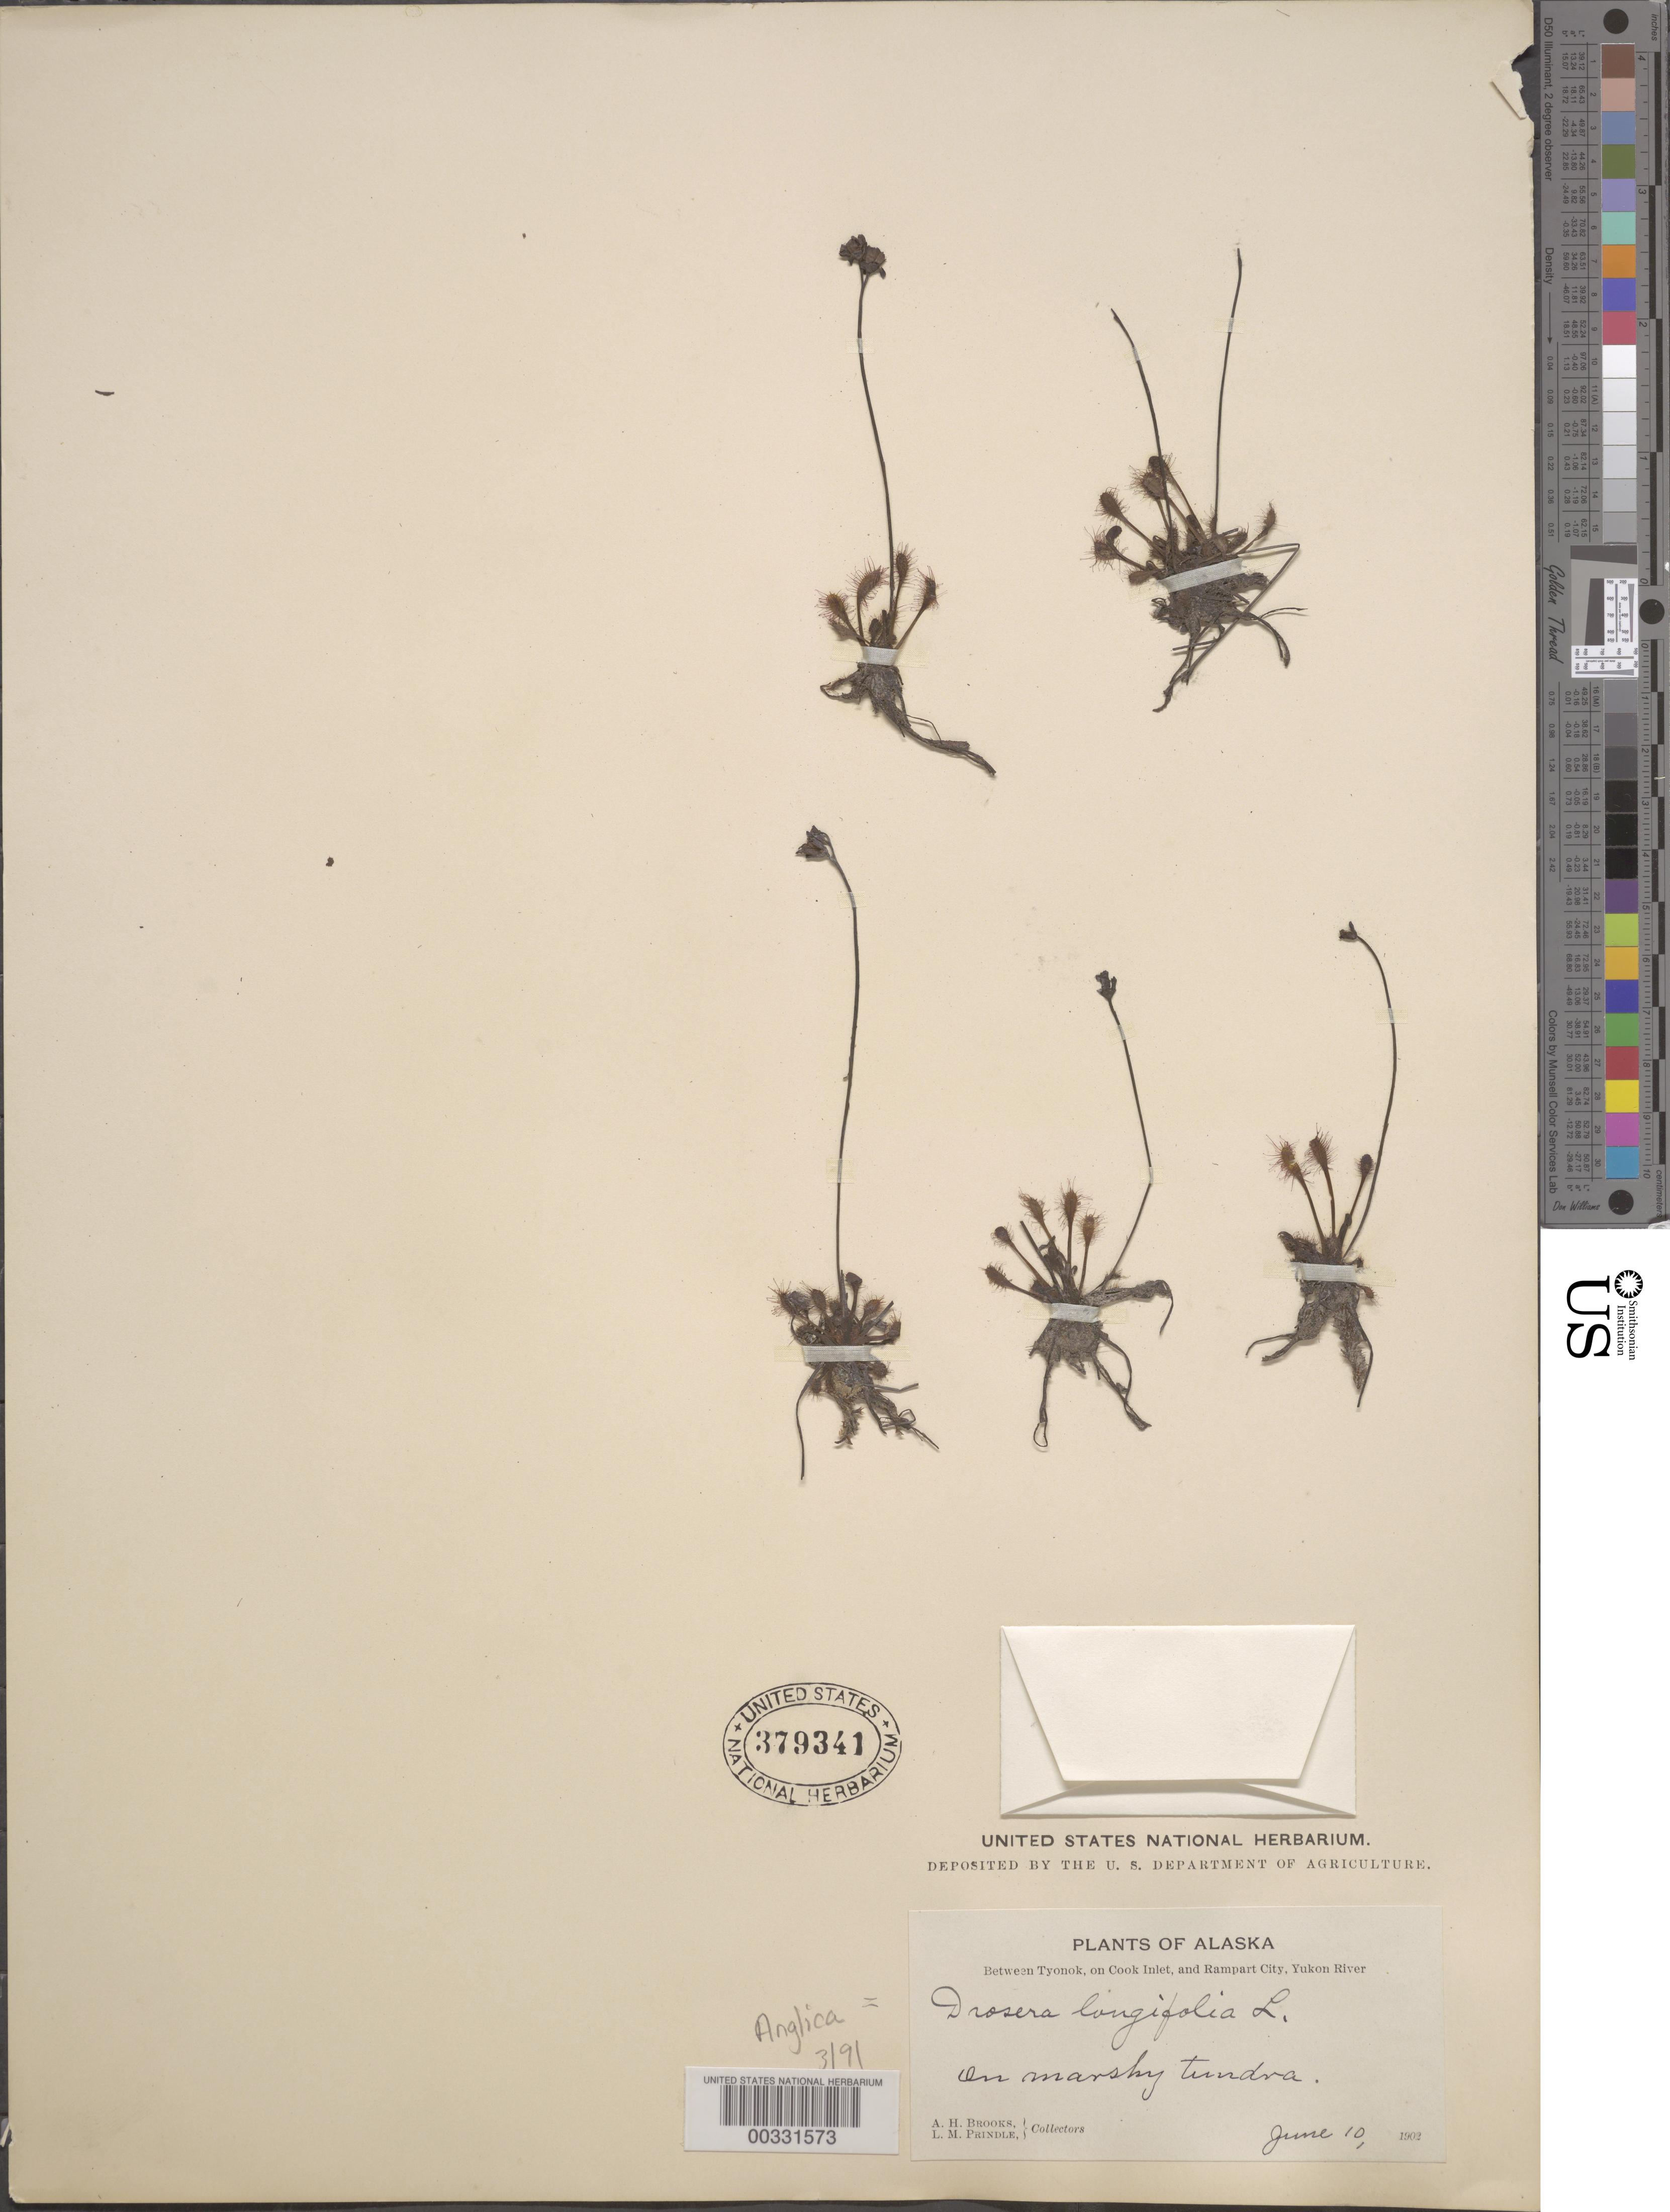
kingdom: Plantae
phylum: Tracheophyta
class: Magnoliopsida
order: Caryophyllales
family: Droseraceae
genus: Drosera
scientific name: Drosera anglica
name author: Huds.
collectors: A. Brooks & L. Prindle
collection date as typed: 10 Jun 1902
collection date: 1902-06-10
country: United States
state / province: Alaska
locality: Between tyonek on cook inlet, and rampart city on yukon river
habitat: On marshy tundra.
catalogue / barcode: US 379341